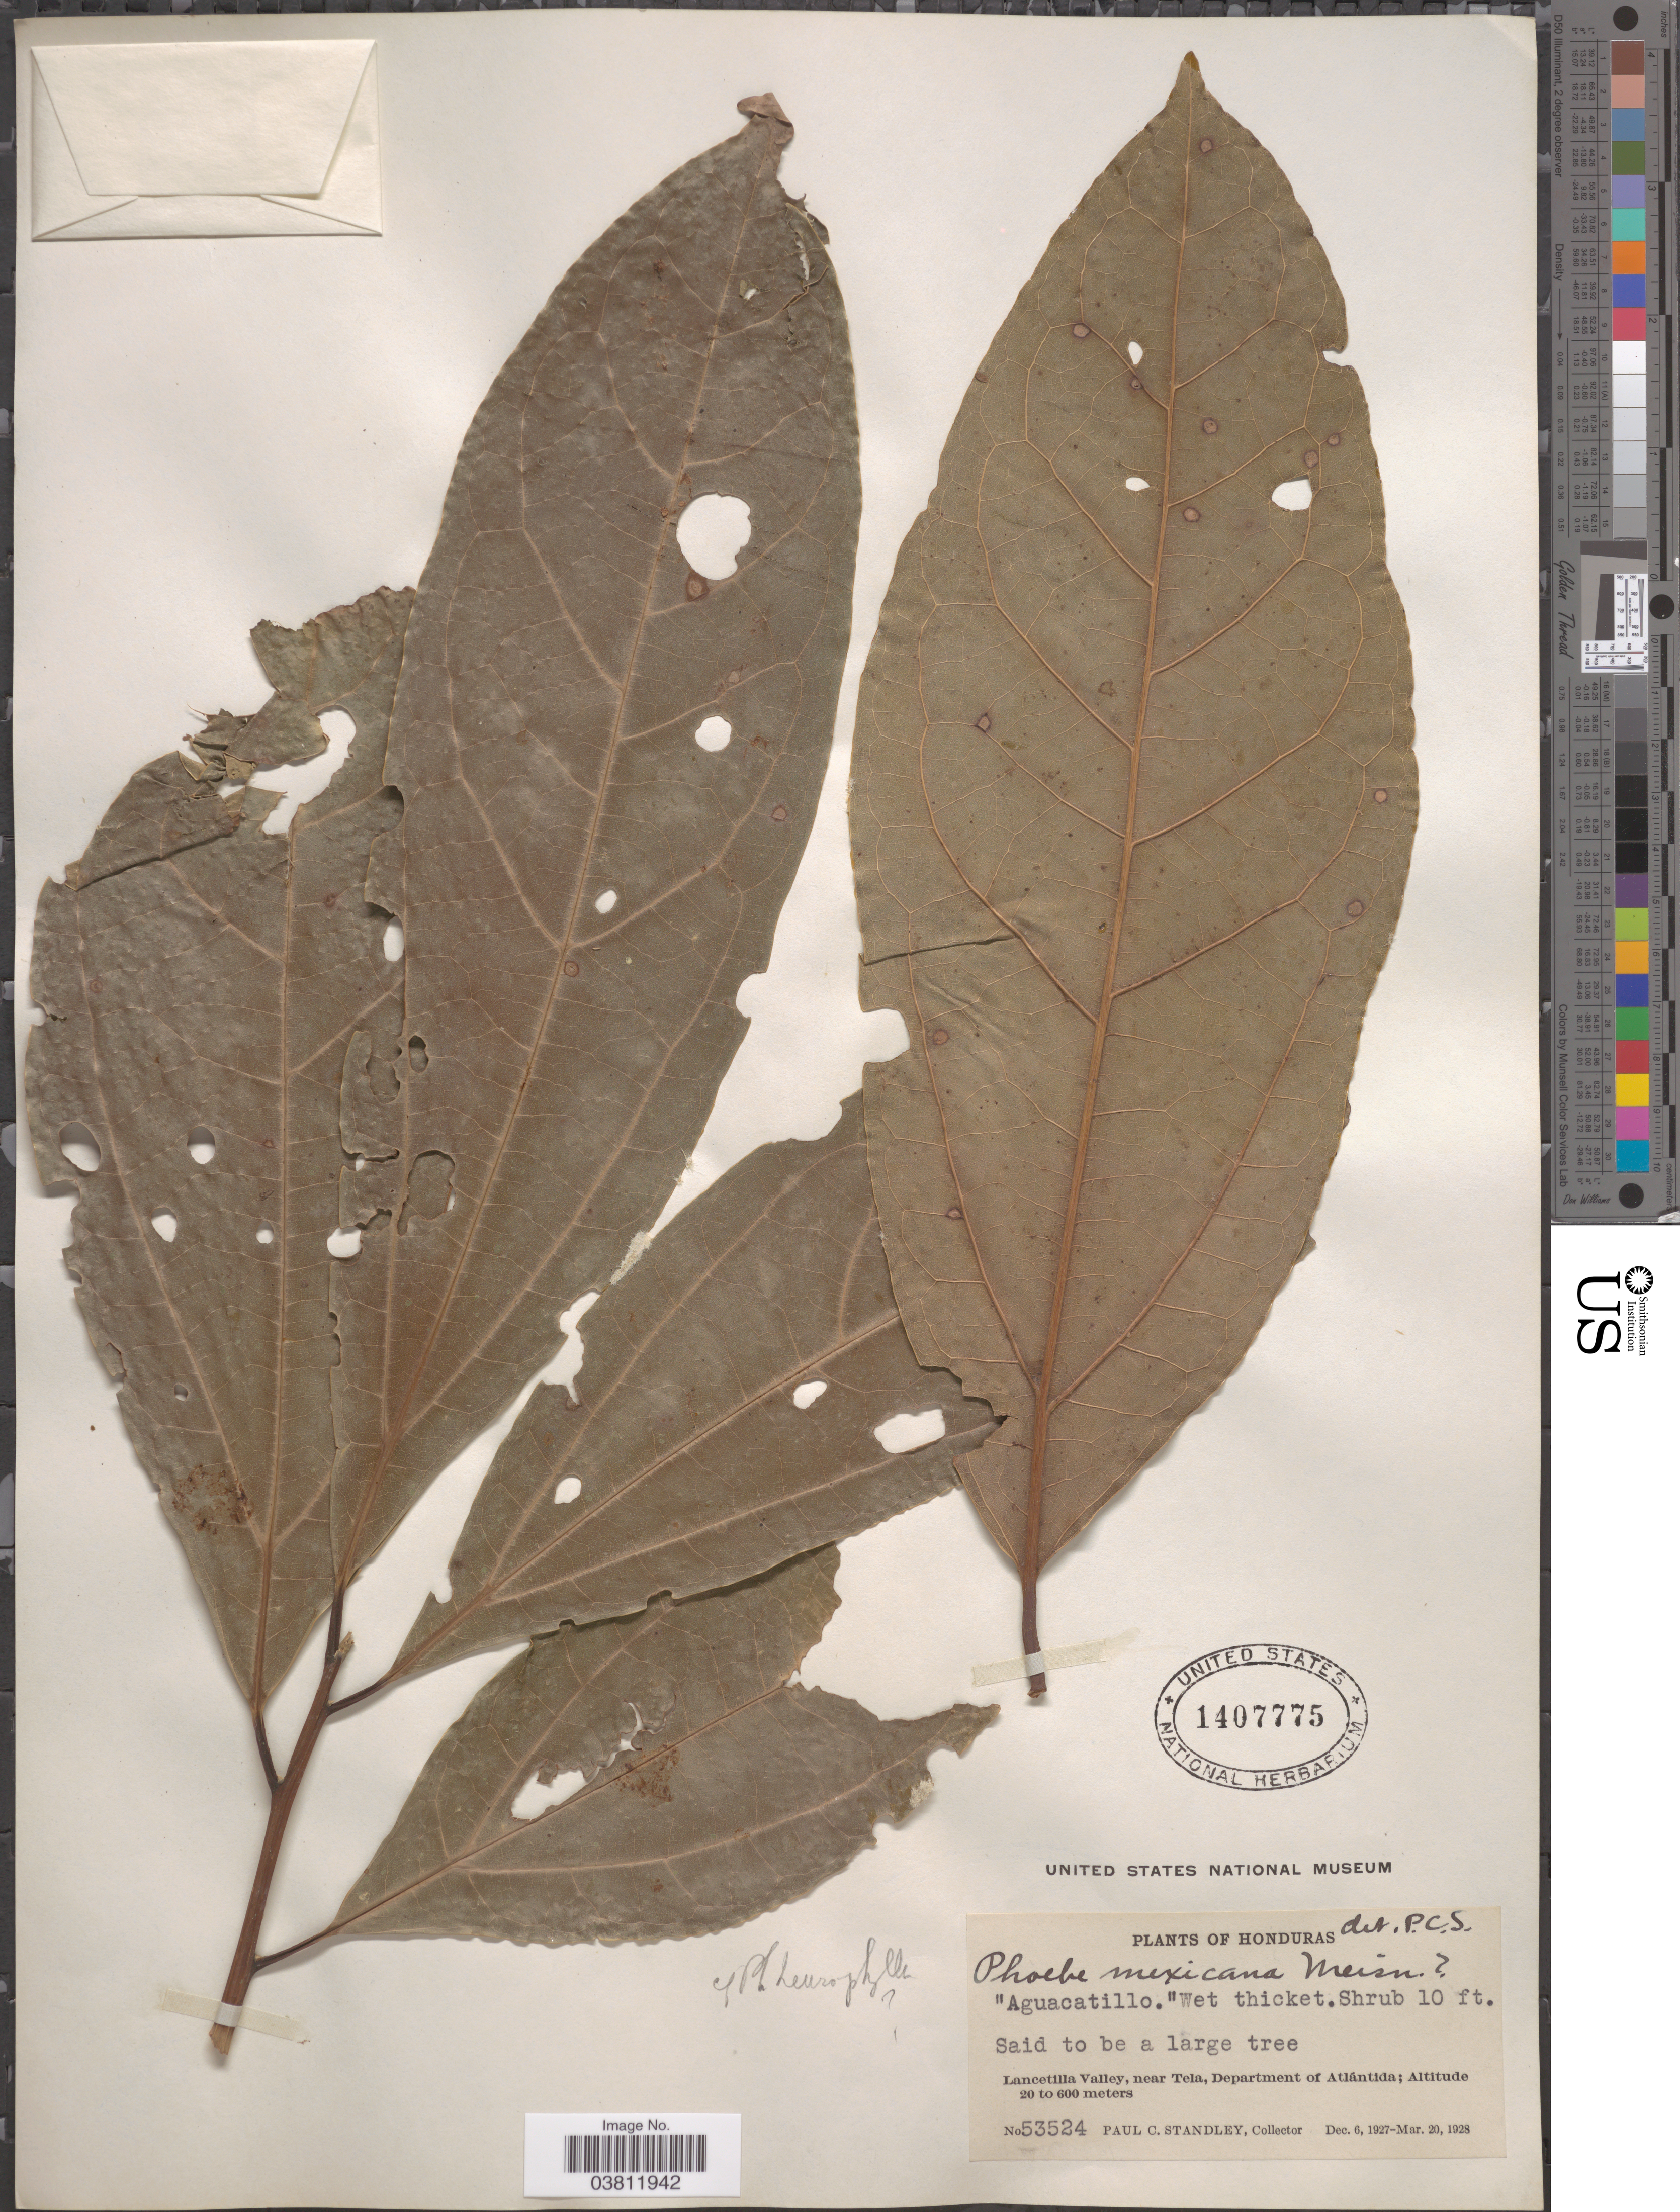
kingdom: Plantae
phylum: Tracheophyta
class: Magnoliopsida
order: Laurales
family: Lauraceae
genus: Phoebe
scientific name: Phoebe neurophylla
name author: Mez & Pittier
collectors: P. C. Standley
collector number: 53524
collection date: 1927-12-06/1928-03-20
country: Honduras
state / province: Atlantida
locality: Lancetilla Valley, near Tela, Department of Atlántida.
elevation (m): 20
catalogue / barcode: US 1407775